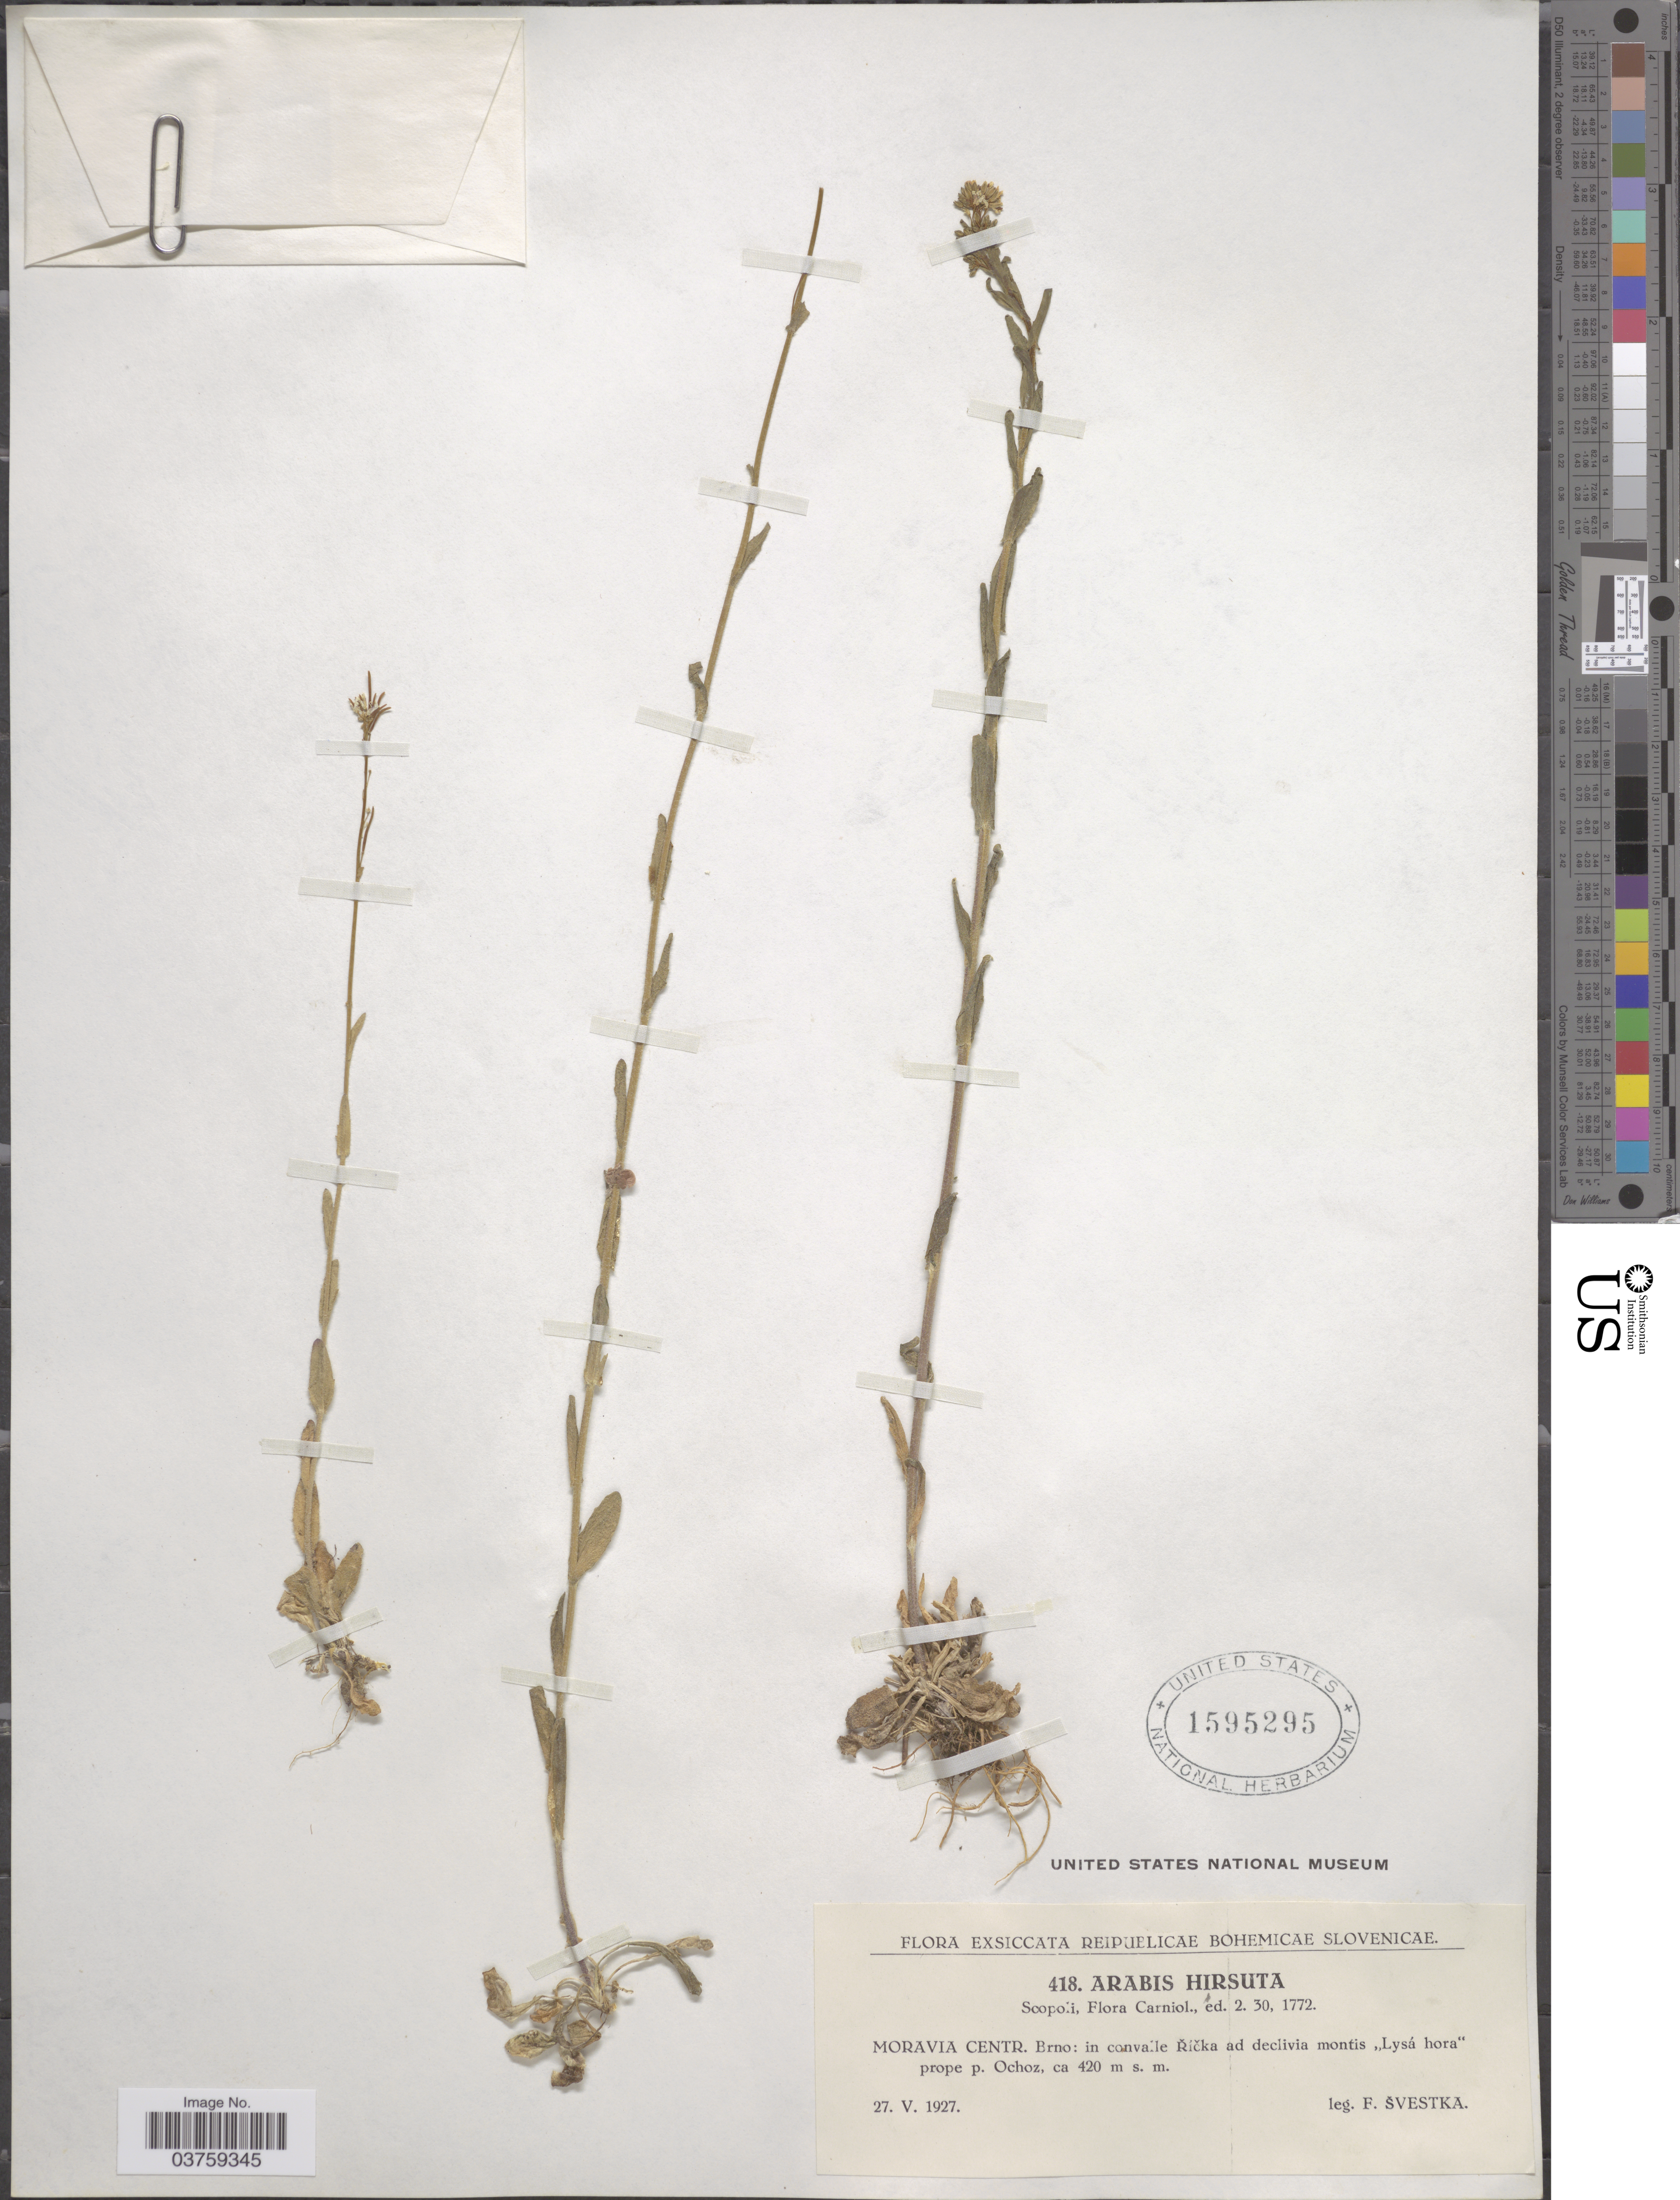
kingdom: Plantae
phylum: Tracheophyta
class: Magnoliopsida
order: Brassicales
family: Brassicaceae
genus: Arabis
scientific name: Arabis hirsuta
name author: (L.) Scop.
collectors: F. Svestka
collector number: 418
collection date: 1927-05-27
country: Czechia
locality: Moravia Centr. Brno: in convalle Ricka ad declivia montis "Lysá hora" prope p. Ochoz.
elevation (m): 420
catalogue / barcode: US 1595295